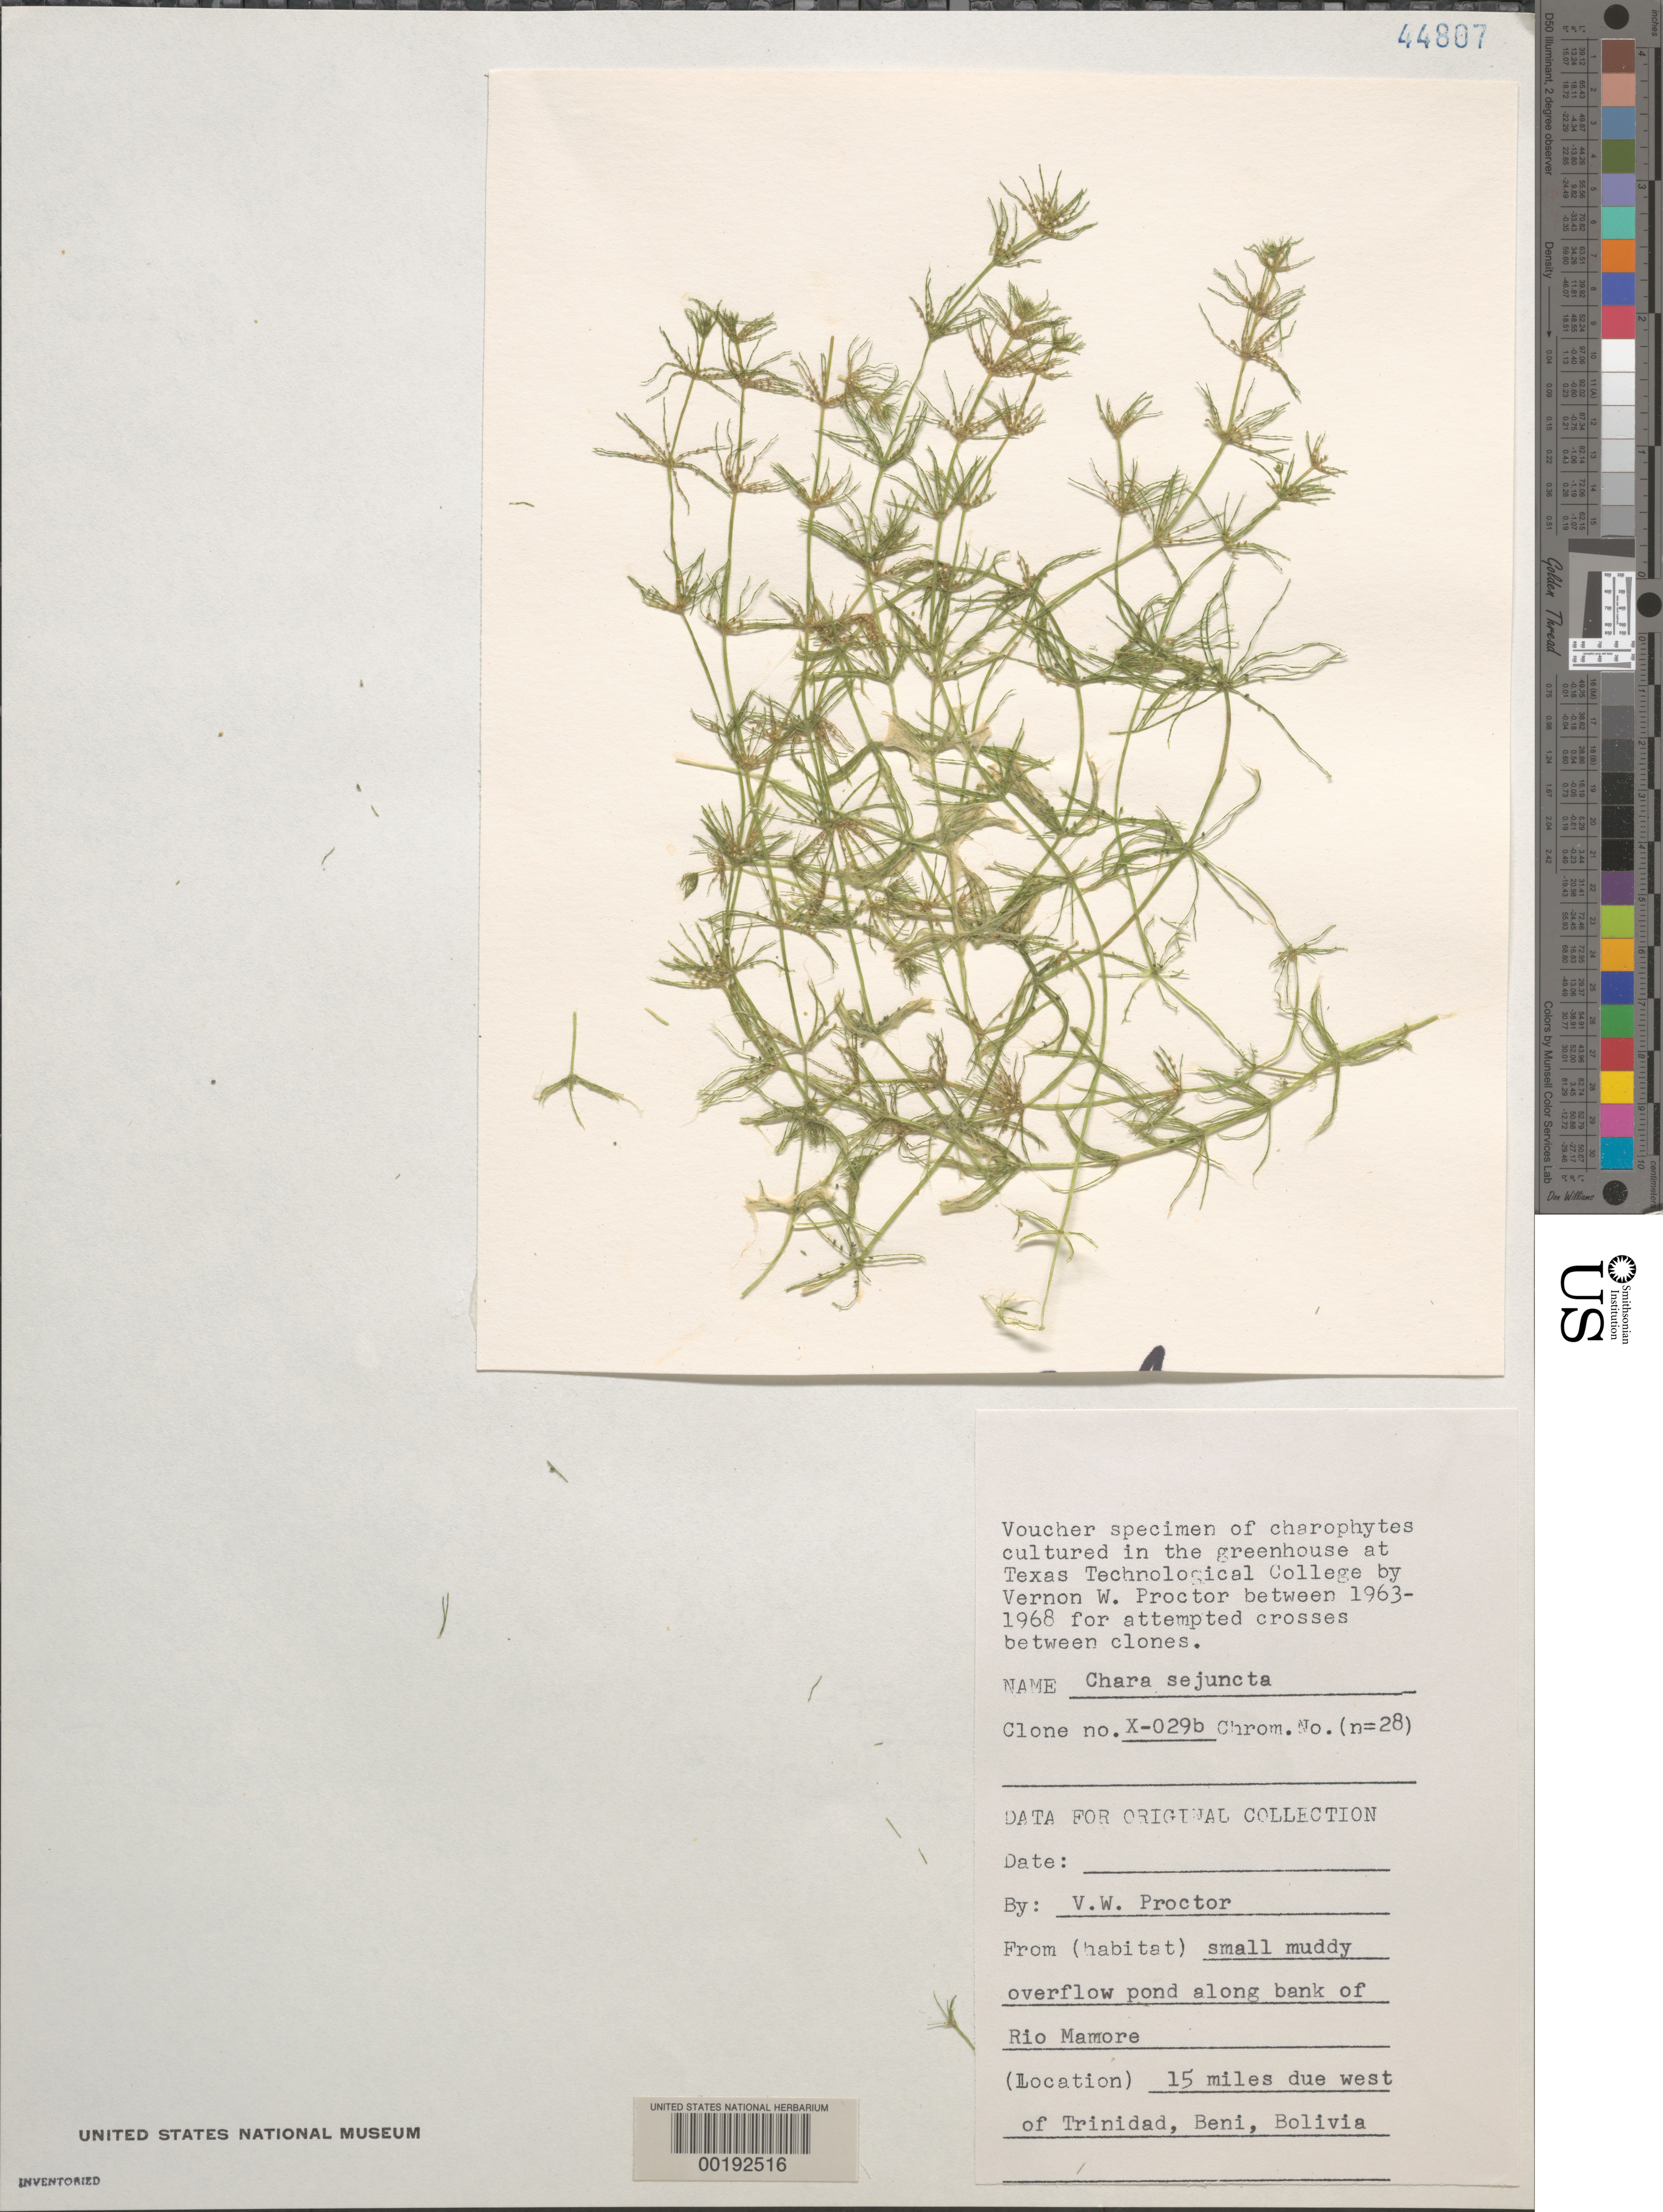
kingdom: Plantae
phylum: Charophyta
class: Charophyceae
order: Charales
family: Characeae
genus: Chara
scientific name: Chara drouetii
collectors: V. Proctor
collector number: X-029b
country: Bolivia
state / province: Beni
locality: Rio Mamore, 15 miles west of Trinidad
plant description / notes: Voucher specimen cultured by V.W. Proctor, Texas Technol. College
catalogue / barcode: US 44807